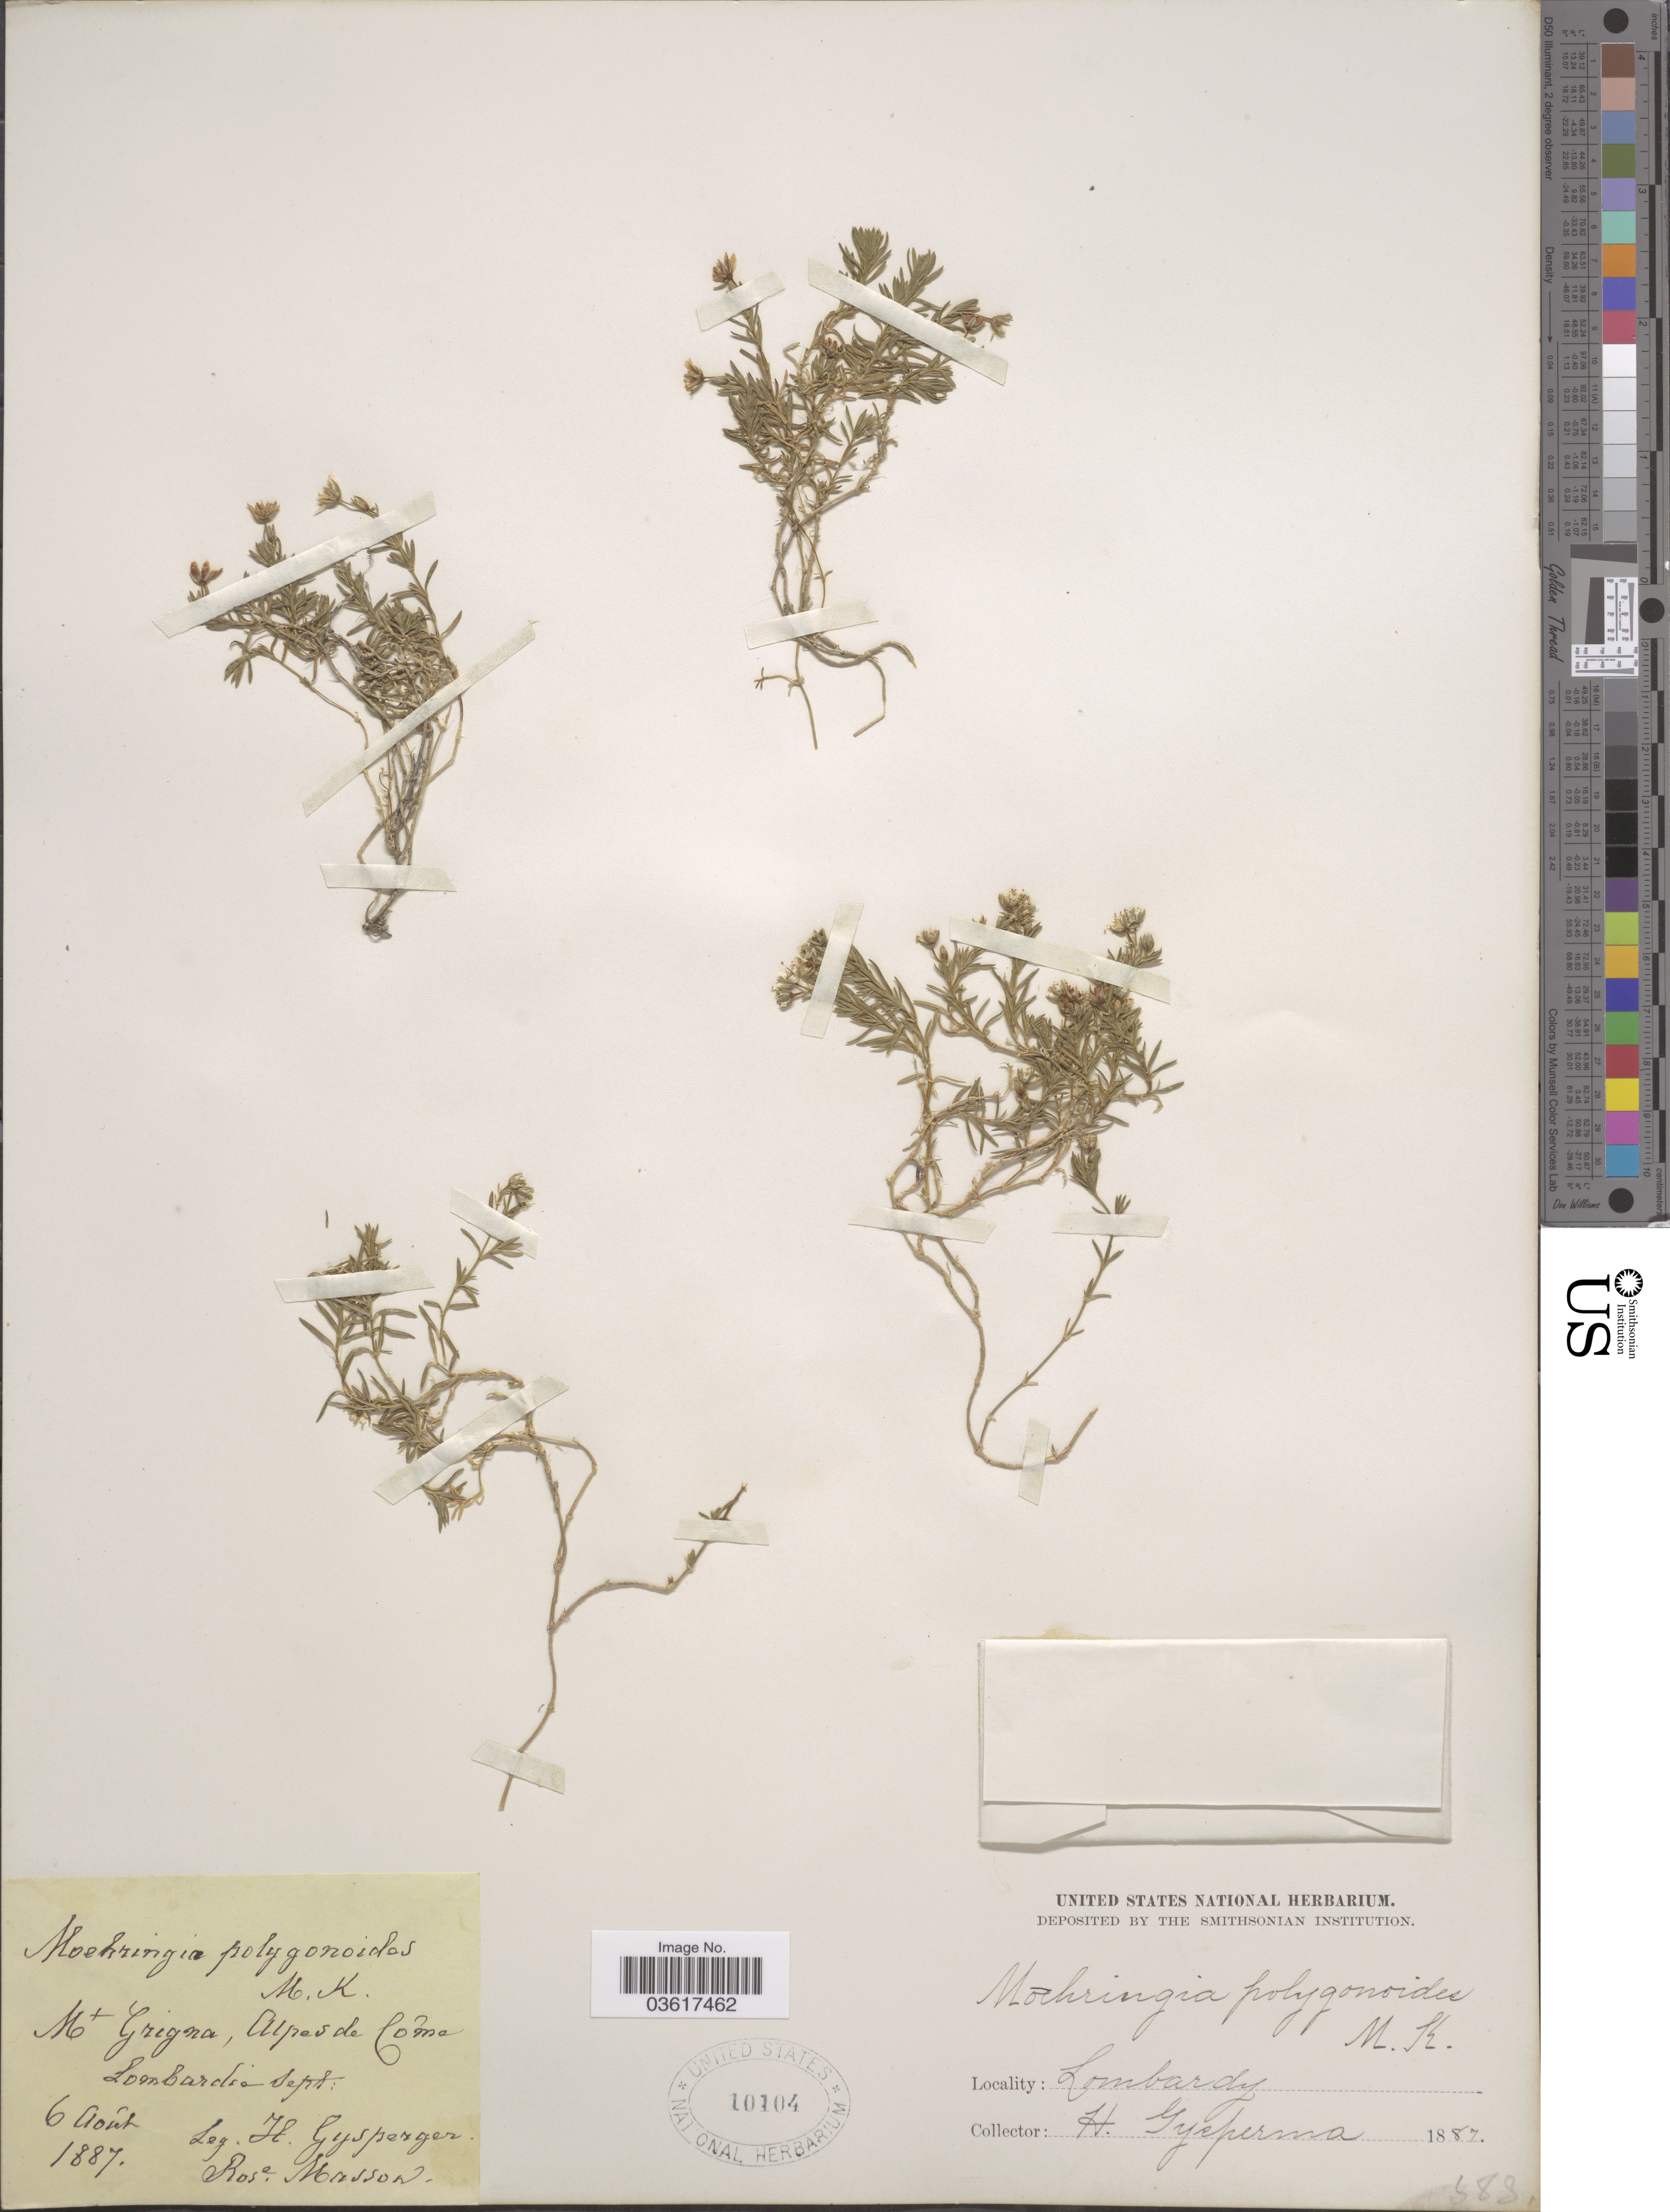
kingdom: Plantae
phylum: Tracheophyta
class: Magnoliopsida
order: Caryophyllales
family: Caryophyllaceae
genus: Moehringia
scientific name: Moehringia polygonoides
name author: (Wulfen) Mert. & W.D.J. Koch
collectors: H. Gysperger, R. Masson & H. Gysperma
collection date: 1887-08-06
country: Italy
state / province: Lombardy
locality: Mt. Grigna, Alpes de Como. Lombardia Sept.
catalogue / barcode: US 10104